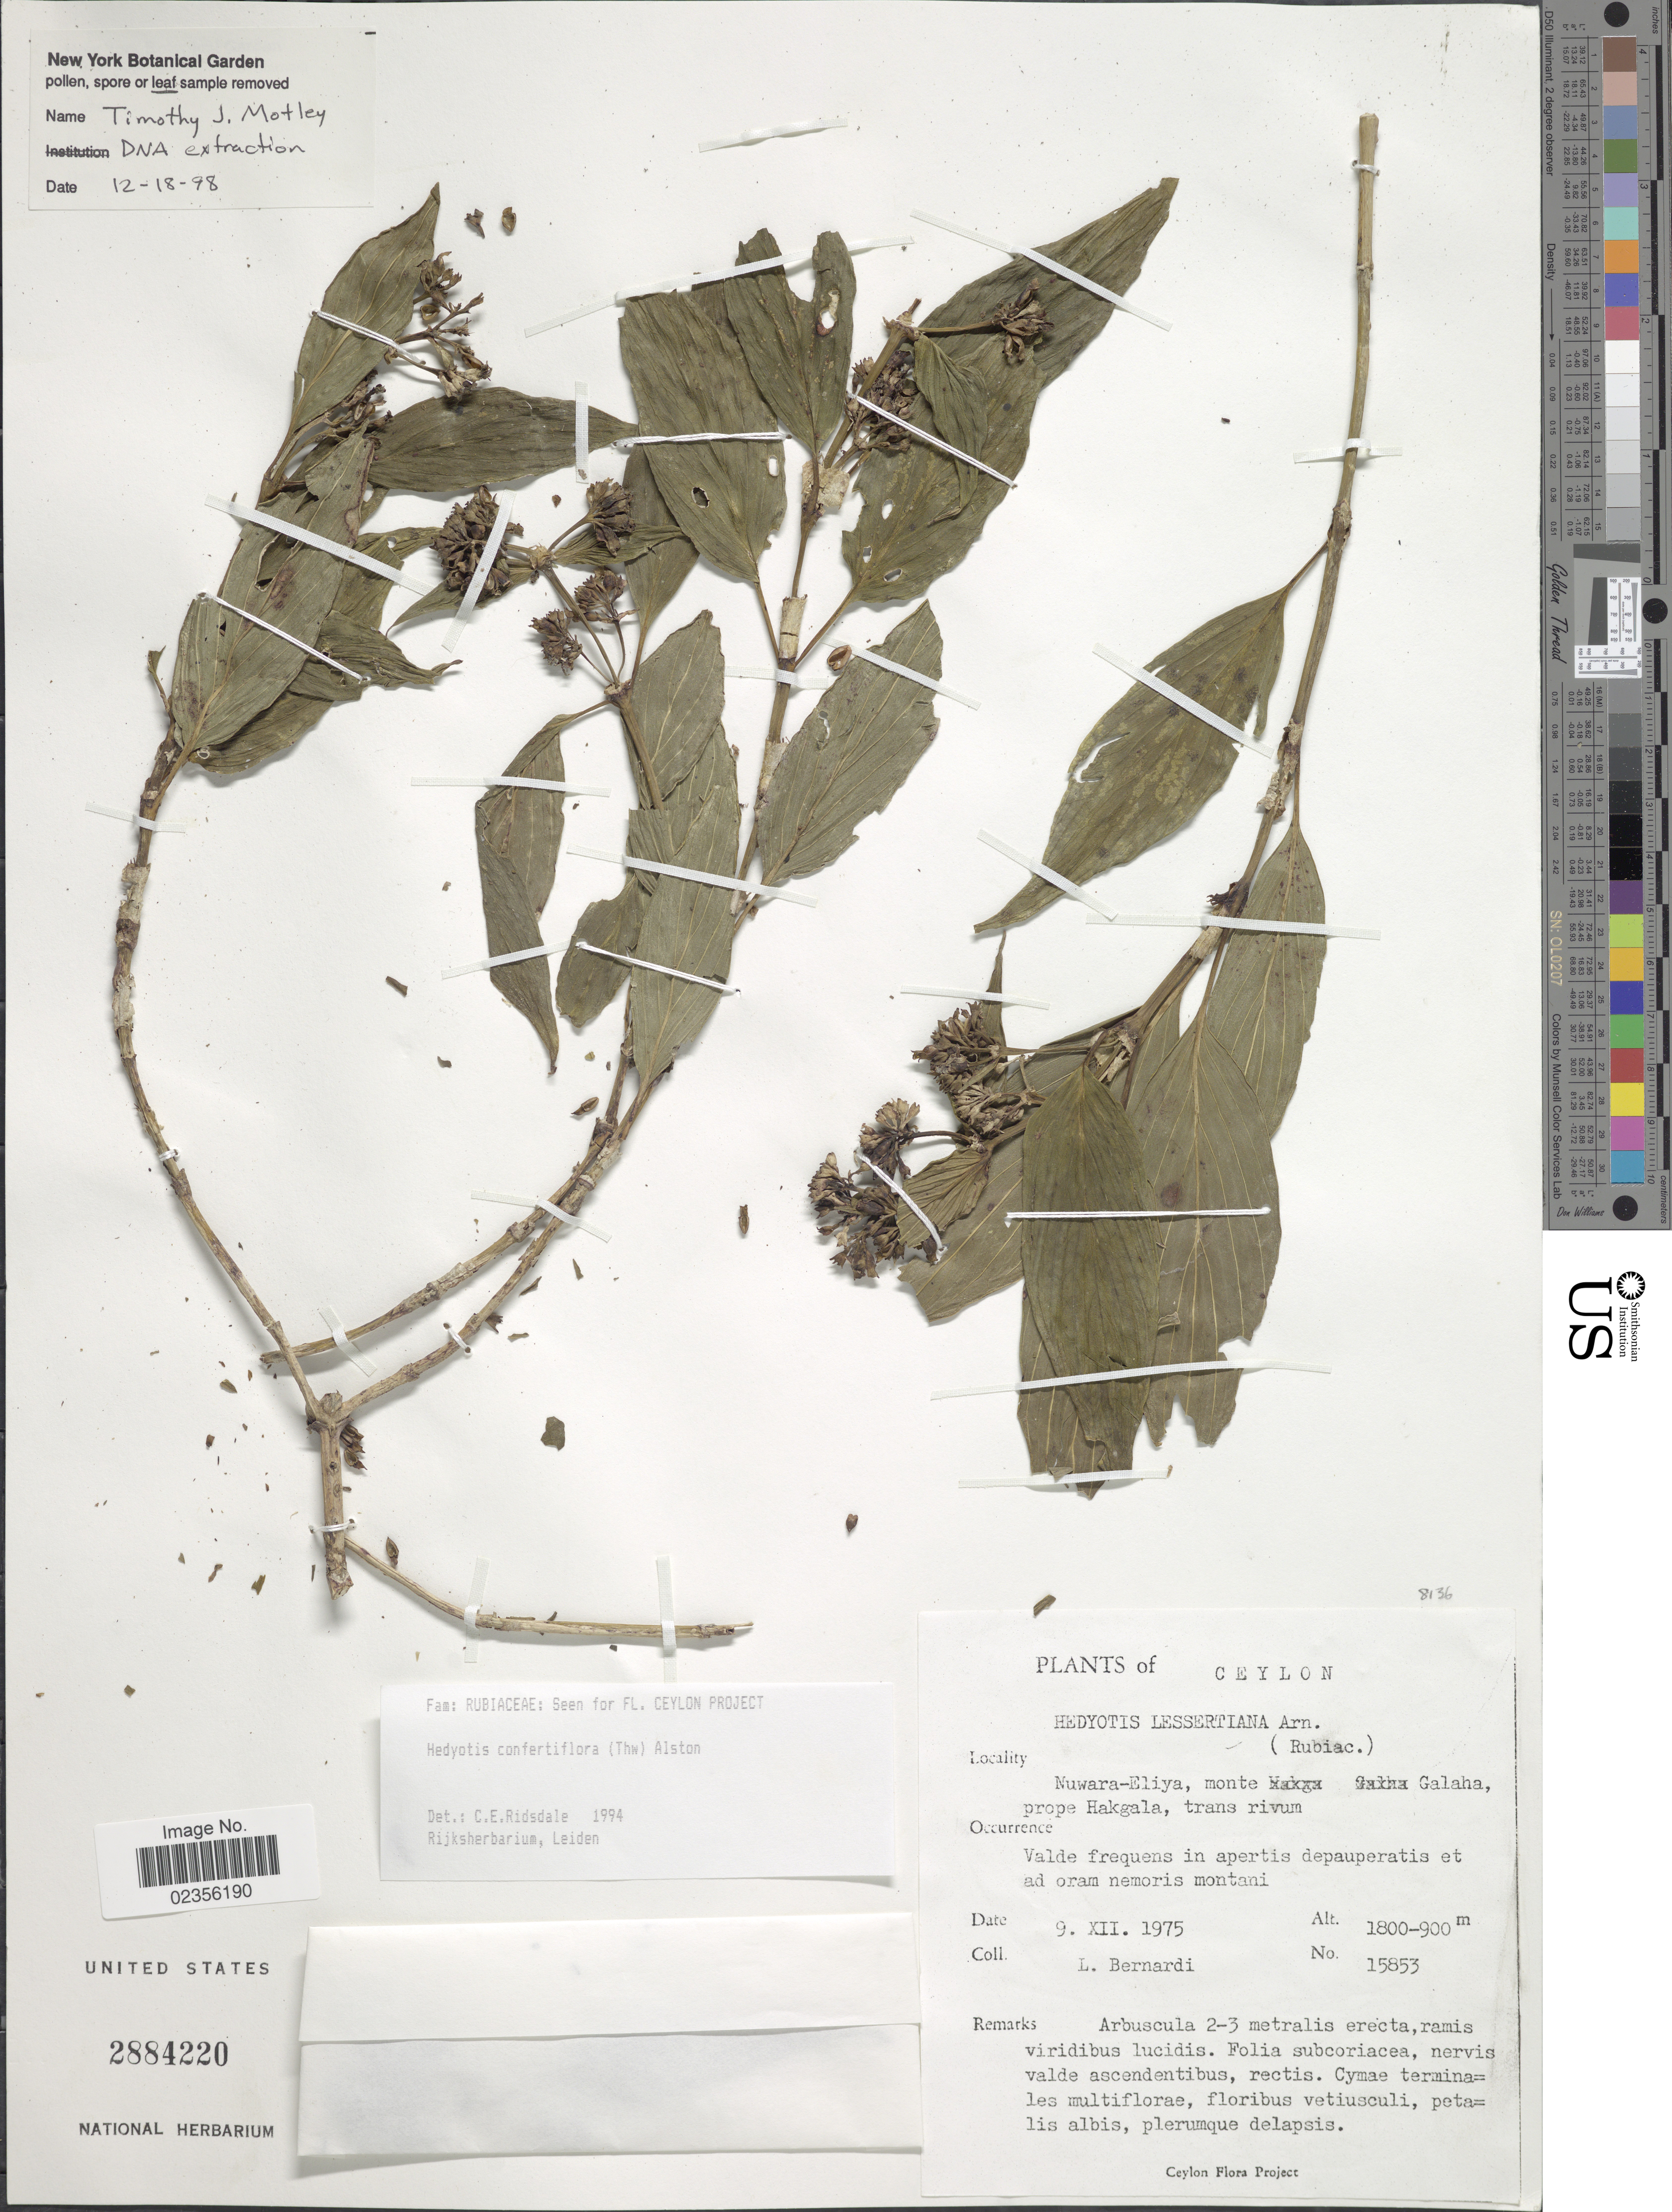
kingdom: Plantae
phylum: Tracheophyta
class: Magnoliopsida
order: Gentianales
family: Rubiaceae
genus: Hedyotis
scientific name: Hedyotis confertiflora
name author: (Thwaites) Alston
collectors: L. Bernardi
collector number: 15853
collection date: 1975-12-09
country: Sri Lanka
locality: Ceylon. Nuwara-Eliya, monte Galaha, prope Hakgala, trans rivum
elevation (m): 1800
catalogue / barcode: US 2884220